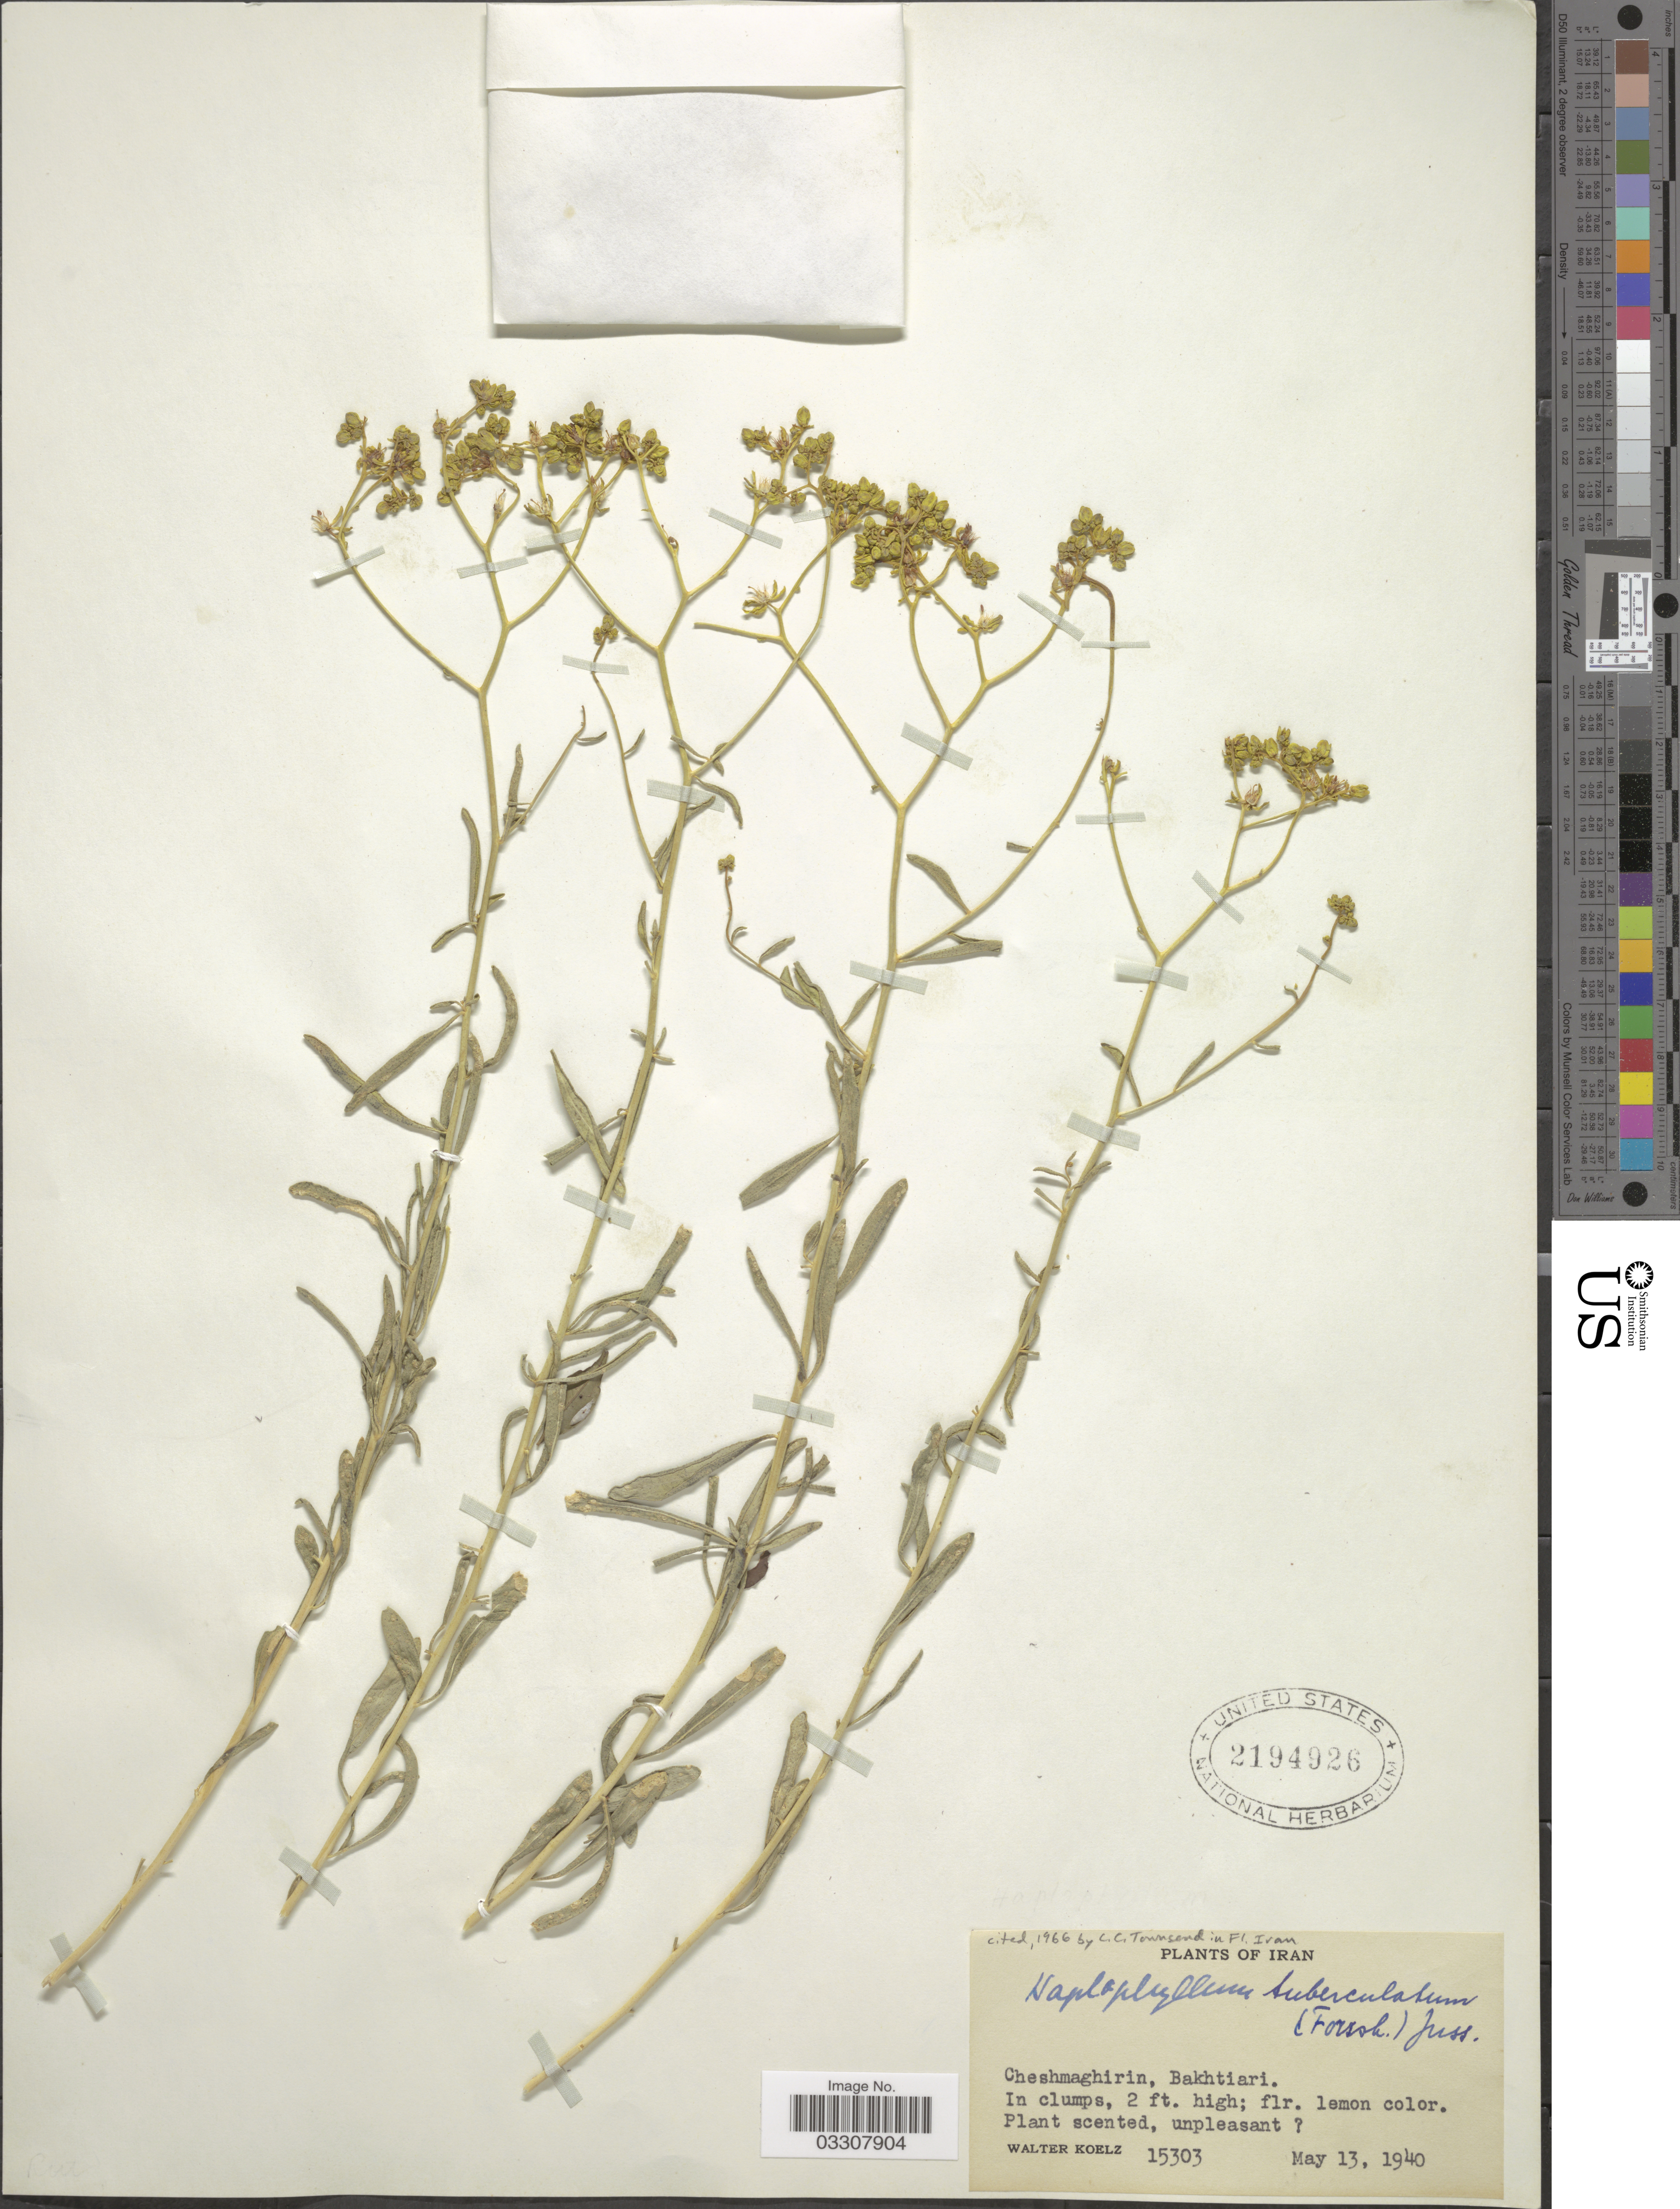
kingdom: Plantae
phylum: Tracheophyta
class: Magnoliopsida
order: Sapindales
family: Rutaceae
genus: Haplophyllum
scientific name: Haplophyllum tuberculatum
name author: (Forssk.) A. Juss.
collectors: W. N. Koelz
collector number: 15303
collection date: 1940-05-13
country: Iran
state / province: Chahar Mahaal and Bakhtiari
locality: Cheshmaghirin, Bakhtiari.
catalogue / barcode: US 2194926